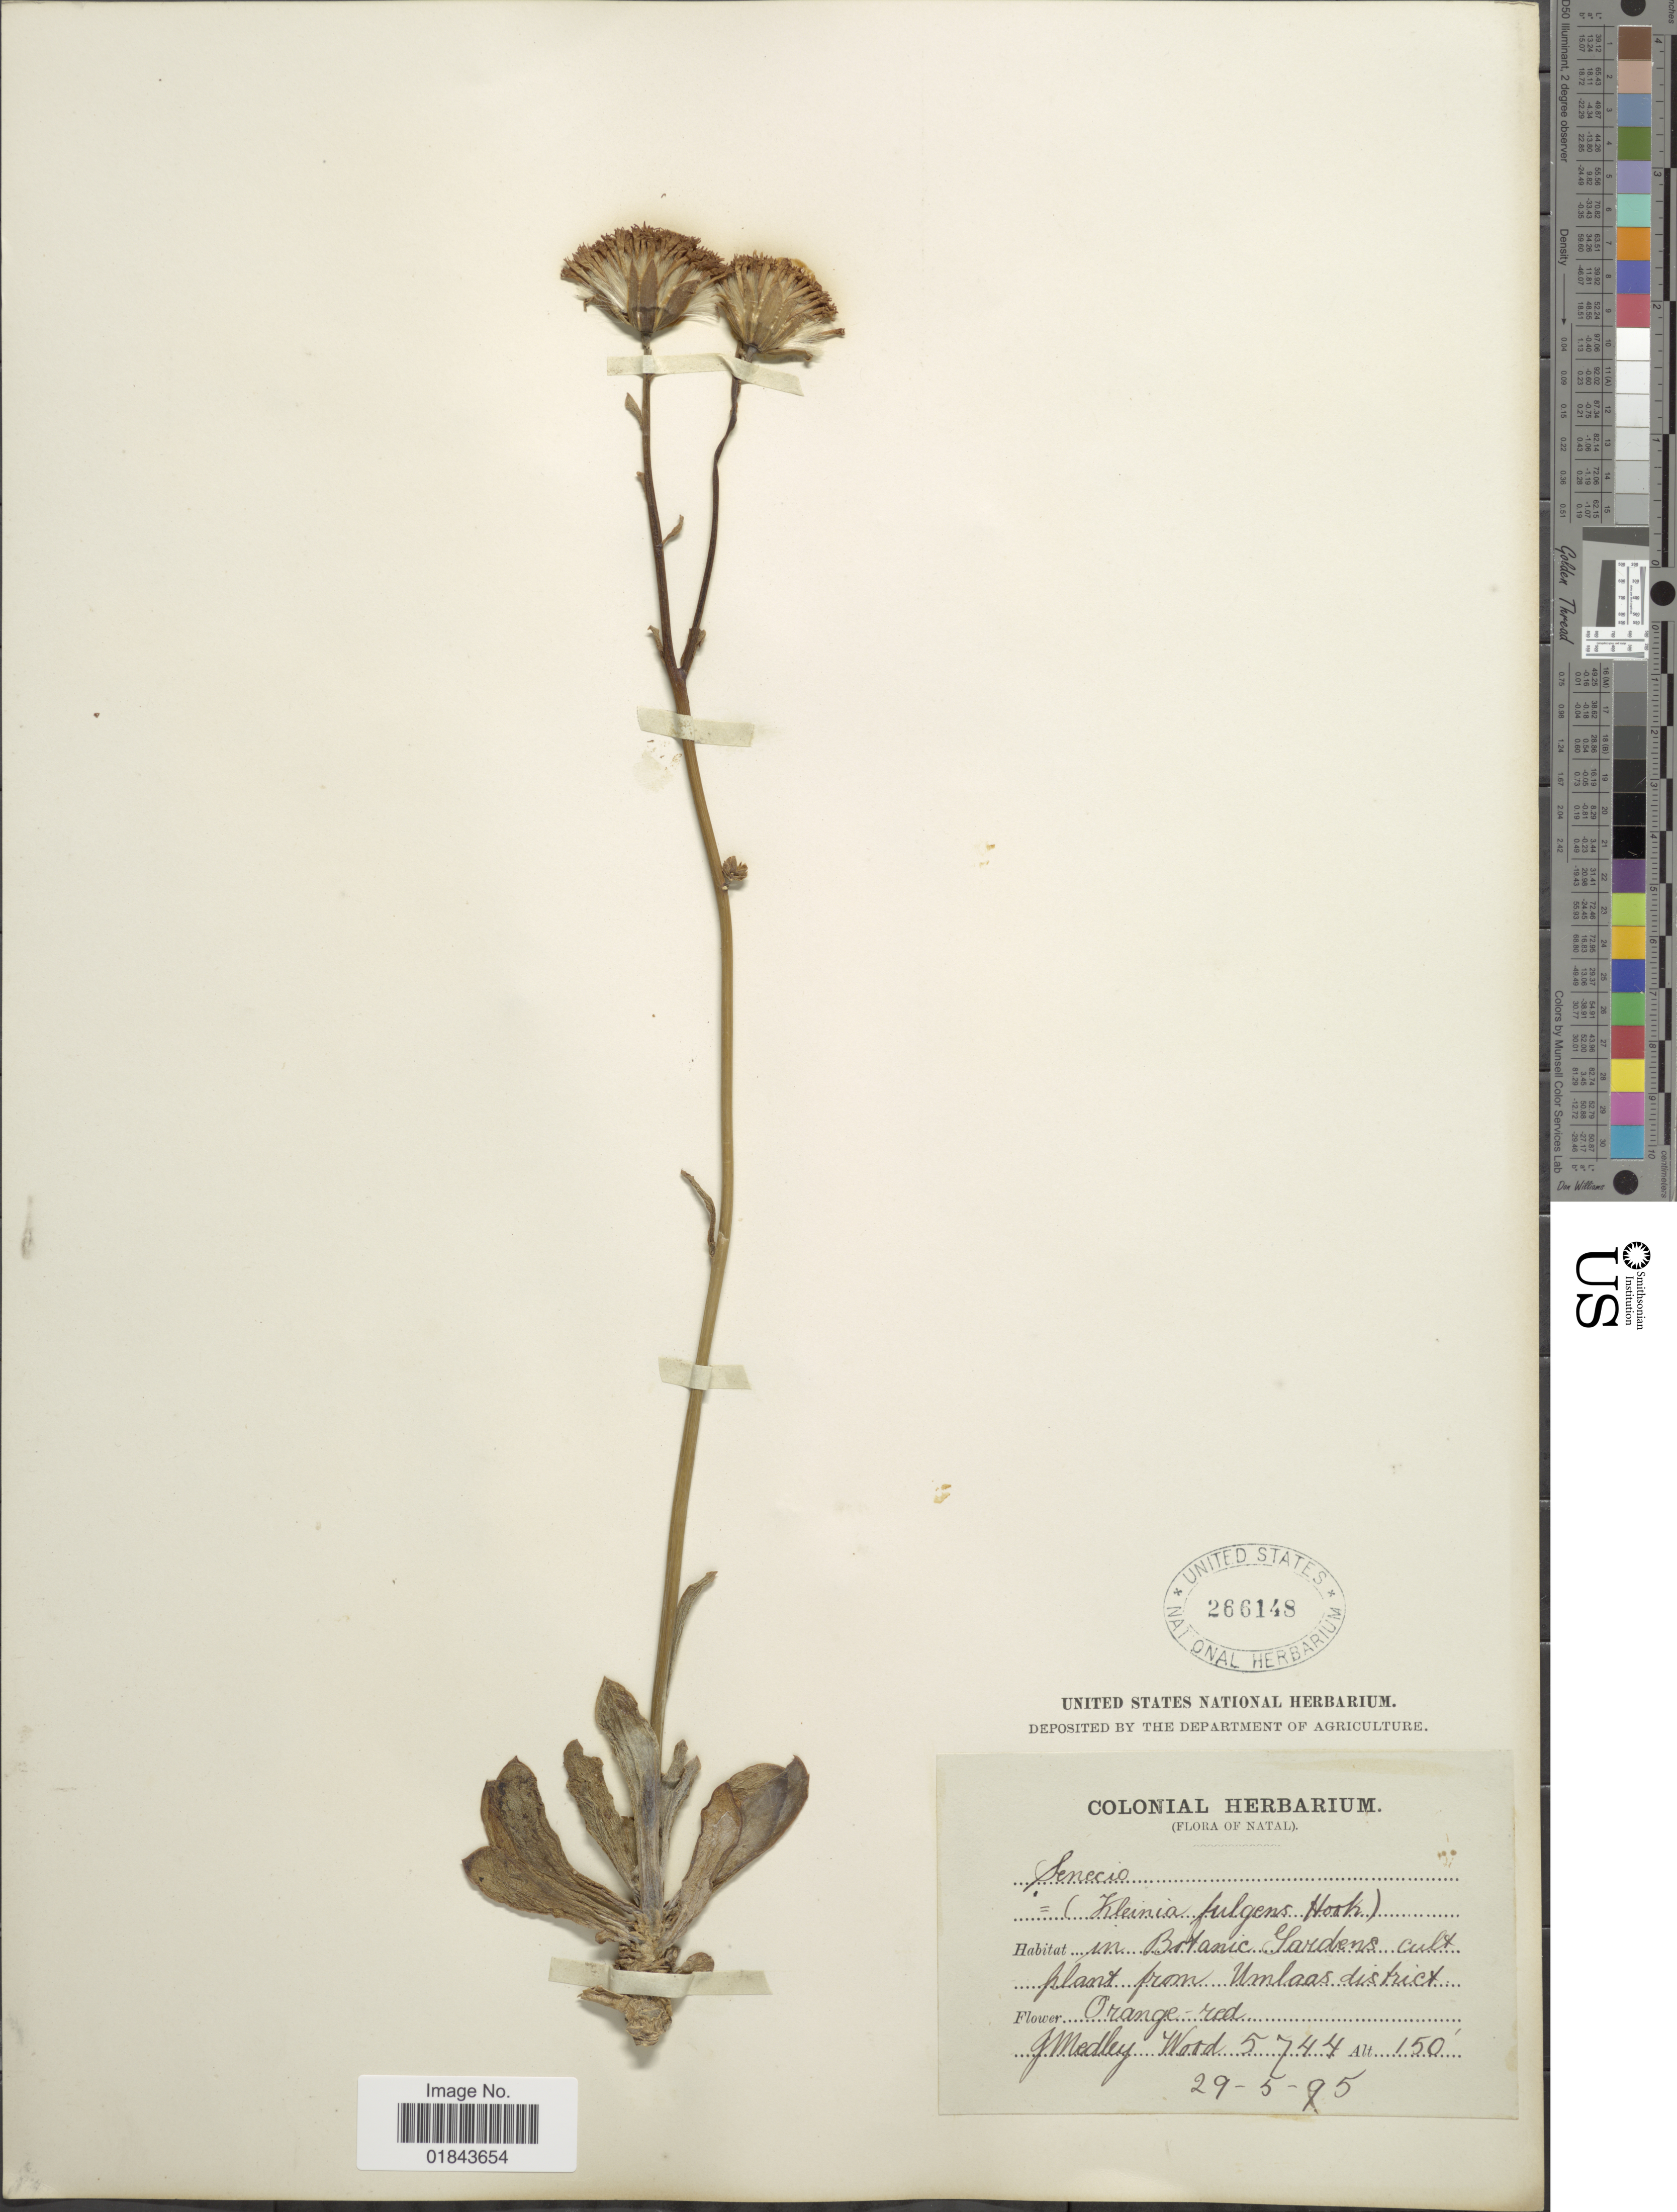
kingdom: Plantae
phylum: Tracheophyta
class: Magnoliopsida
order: Asterales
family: Asteraceae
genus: Notonia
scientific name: Notonia fulgens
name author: (Hook. f.) Guillaumin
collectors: J. Medley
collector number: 5744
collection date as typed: Transcribed d/m/y: 29/5/95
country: South Africa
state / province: KwaZulu-Natal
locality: Natal, Umlaas District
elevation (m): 46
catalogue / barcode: US 266148